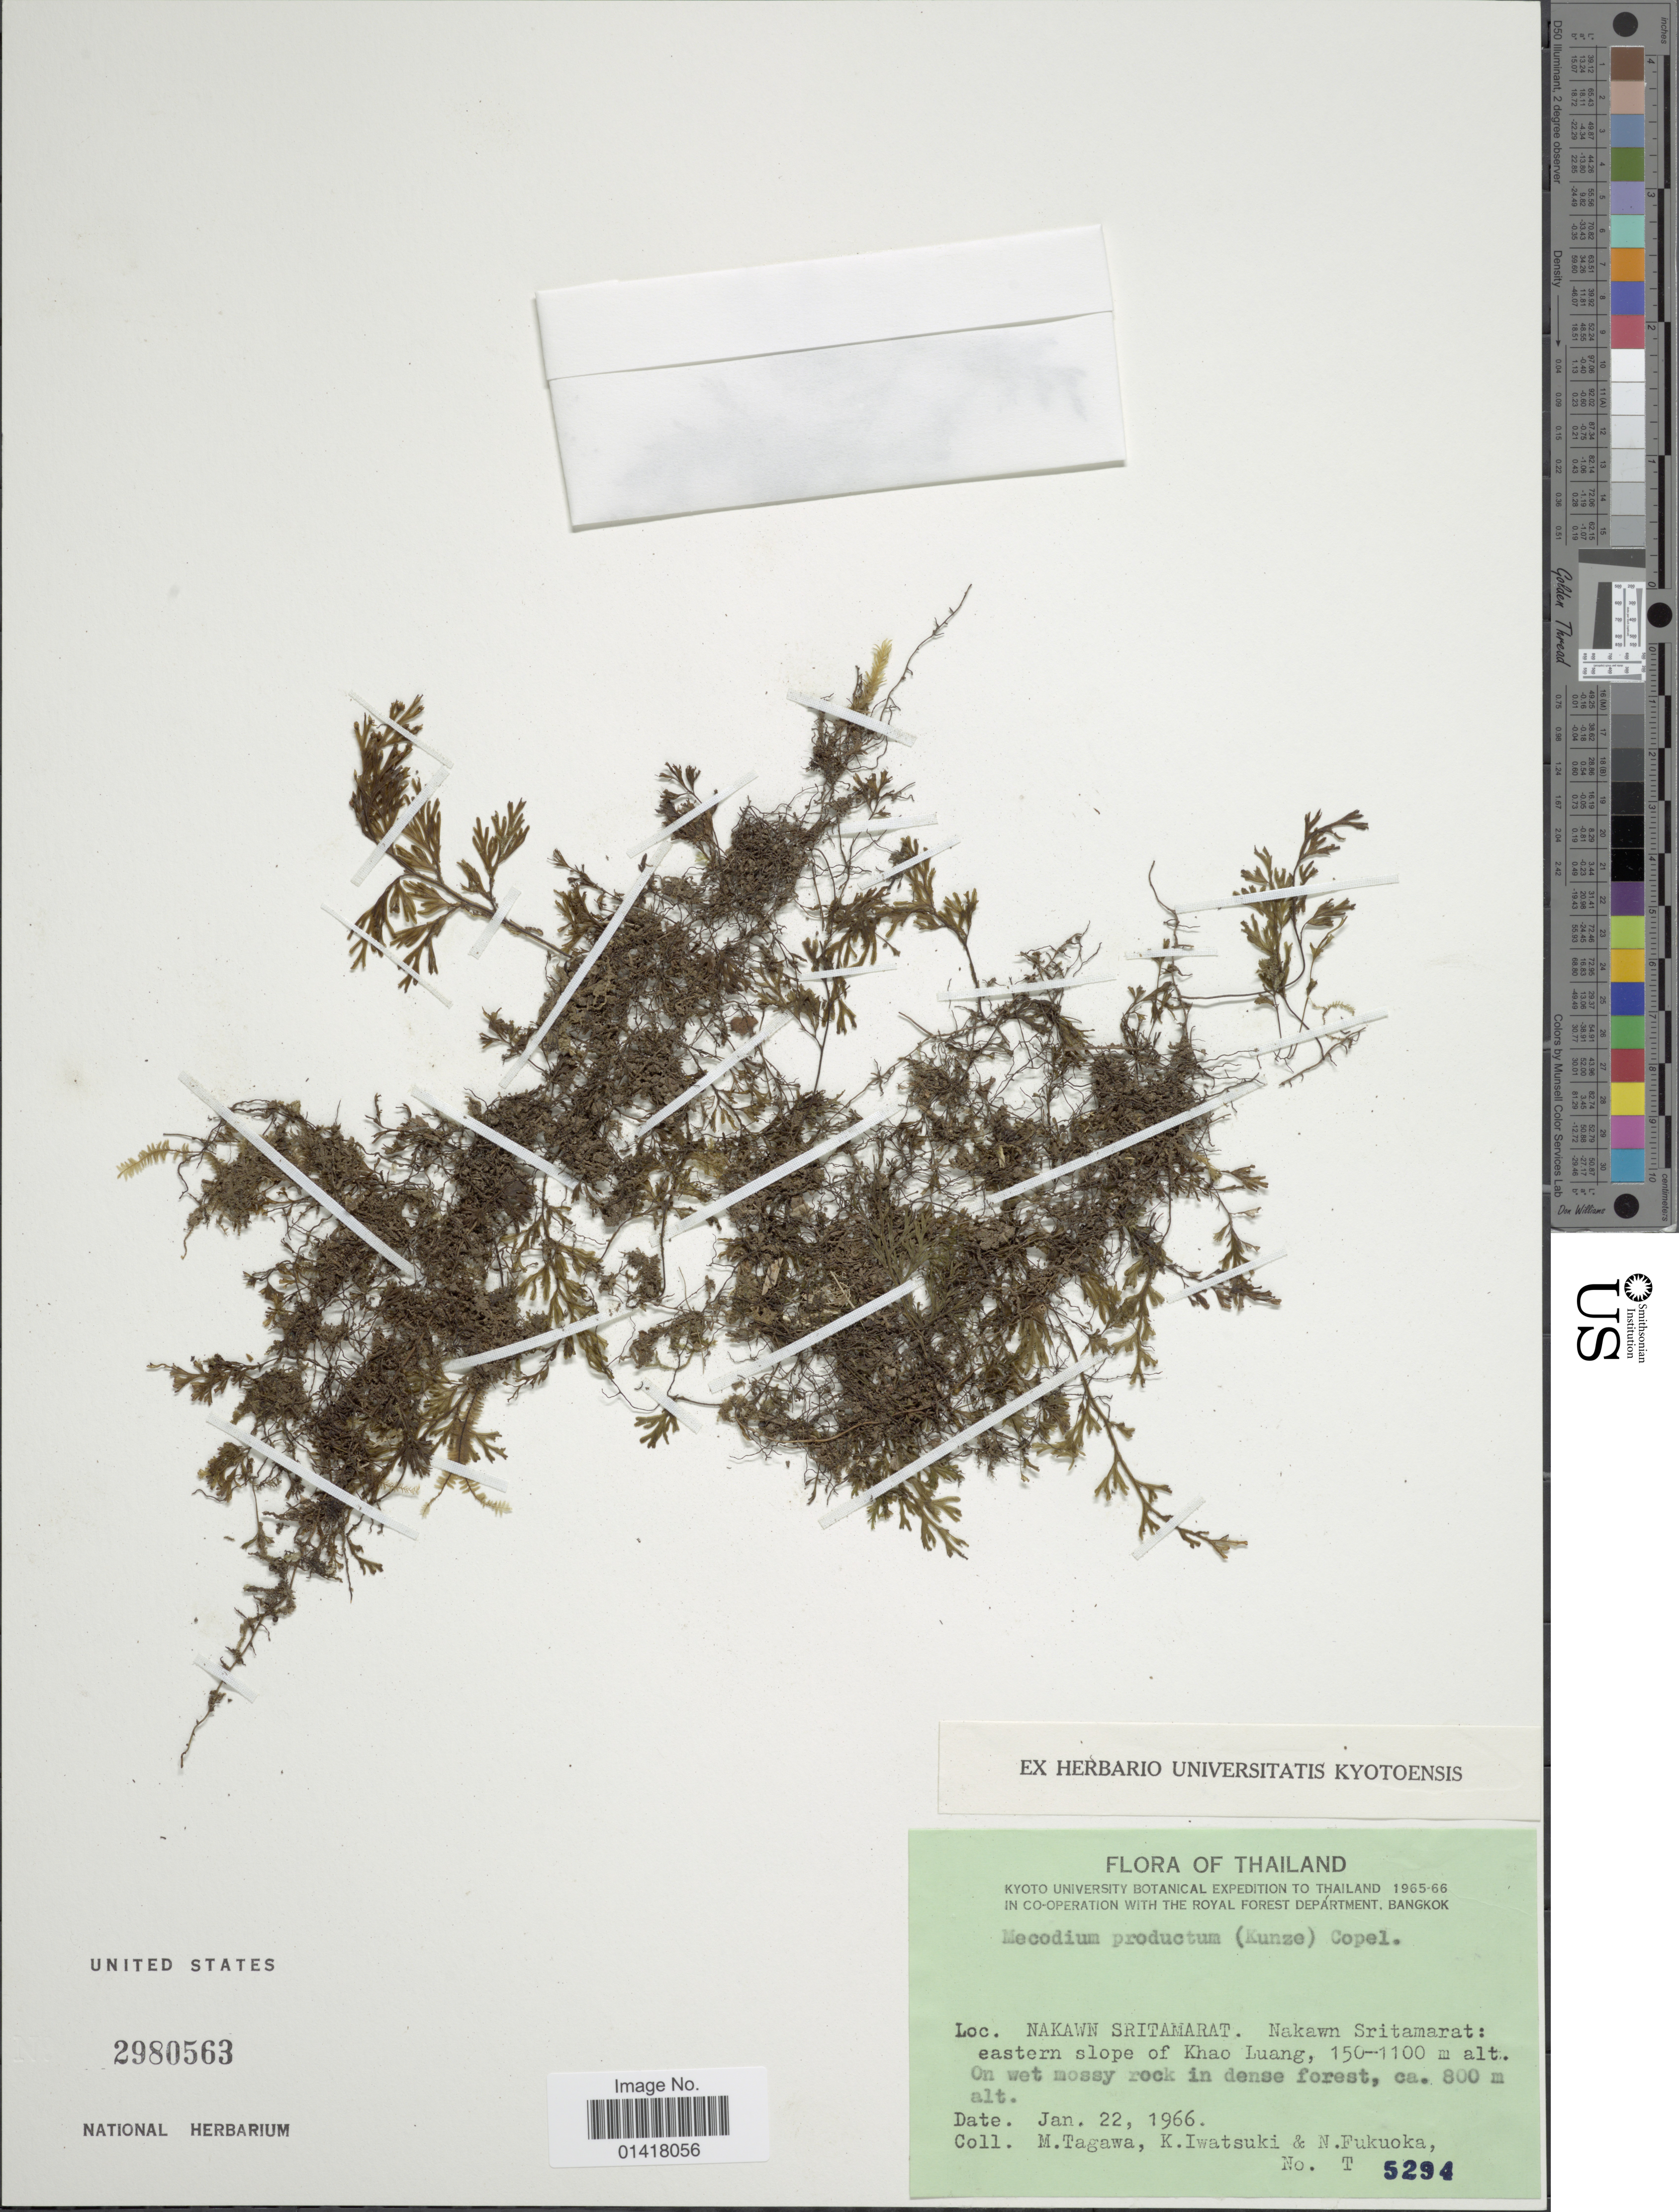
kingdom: Plantae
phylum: Tracheophyta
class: Polypodiopsida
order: Hymenophyllales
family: Hymenophyllaceae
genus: Hymenophyllum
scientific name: Hymenophyllum productum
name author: Kunze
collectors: M. Tagawa, K. Iwatsuki & N. Fukuoka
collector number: T 5294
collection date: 1966-01-22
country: Thailand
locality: Nakawn Sritamarat: eastern slope of Khao Luang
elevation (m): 150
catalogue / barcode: US 2980563